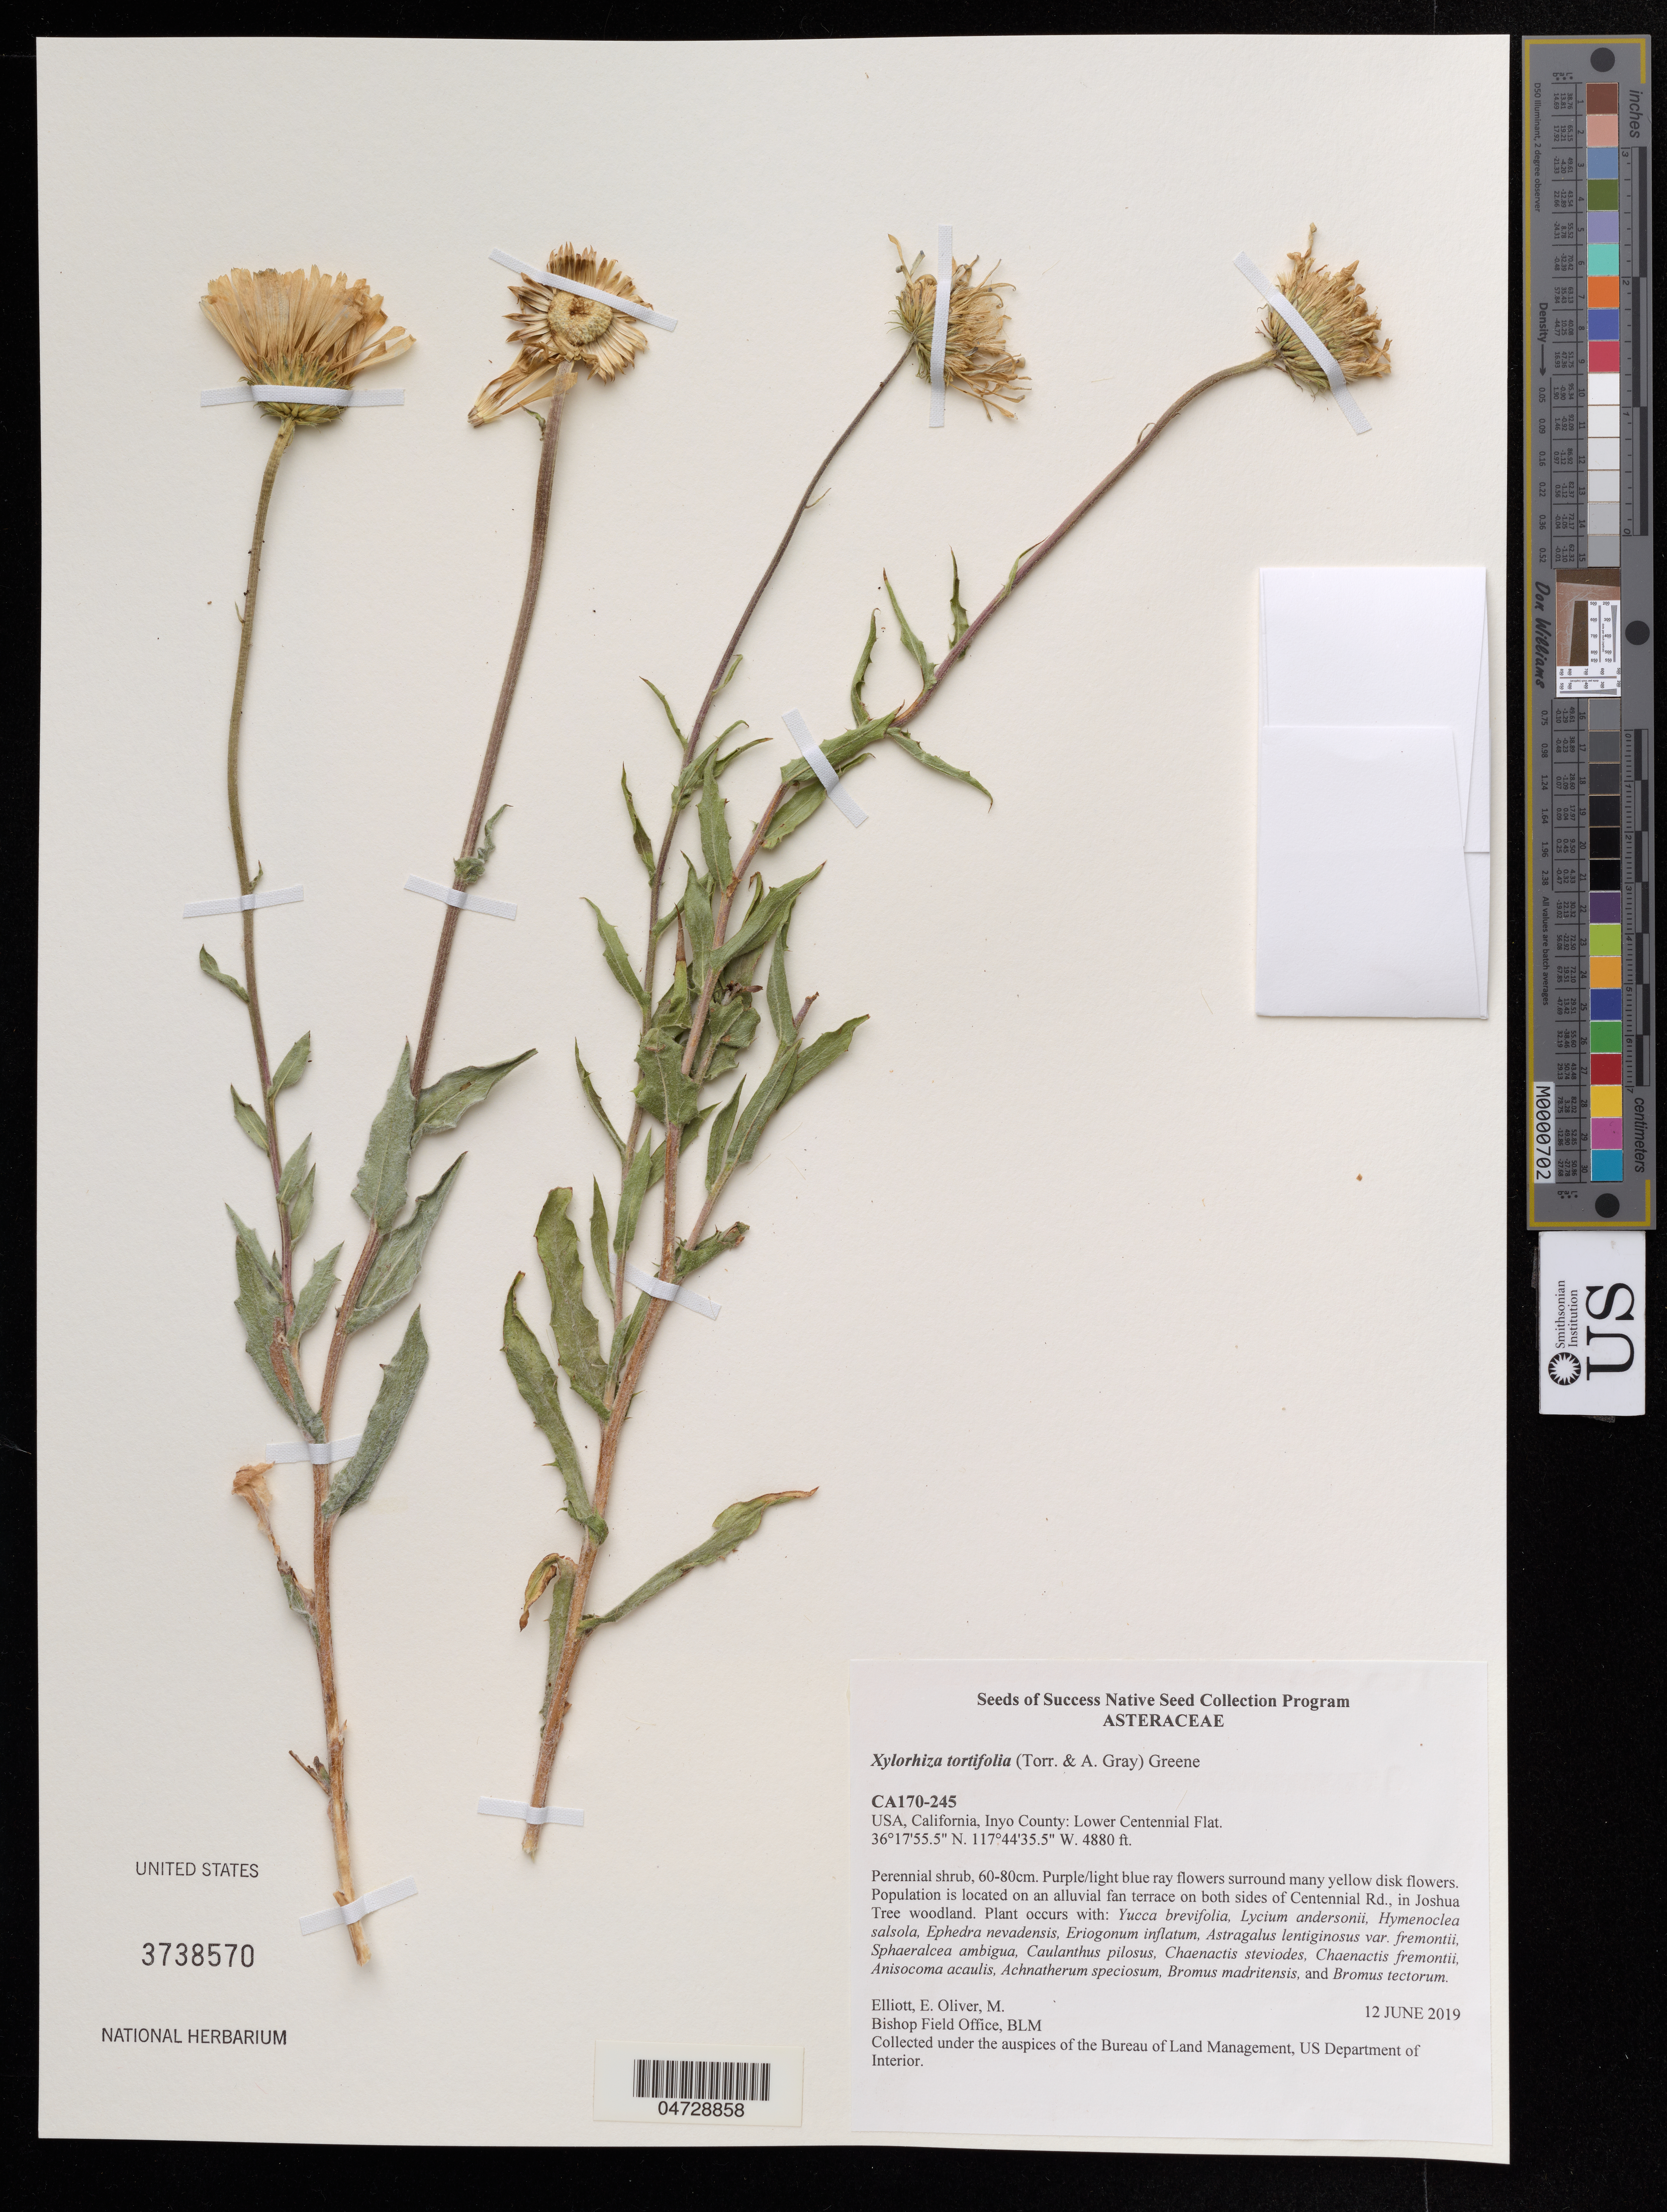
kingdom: Plantae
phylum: Tracheophyta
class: Magnoliopsida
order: Asterales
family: Asteraceae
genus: Xylorhiza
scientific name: Xylorhiza tortifolia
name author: (Torr. & A. Gray) Greene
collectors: E. Elliott & M. Oliver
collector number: CA170-245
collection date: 2019-06-12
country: United States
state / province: California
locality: Inyo County: Lower Centennial Flat.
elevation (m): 1487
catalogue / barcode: US 3738570